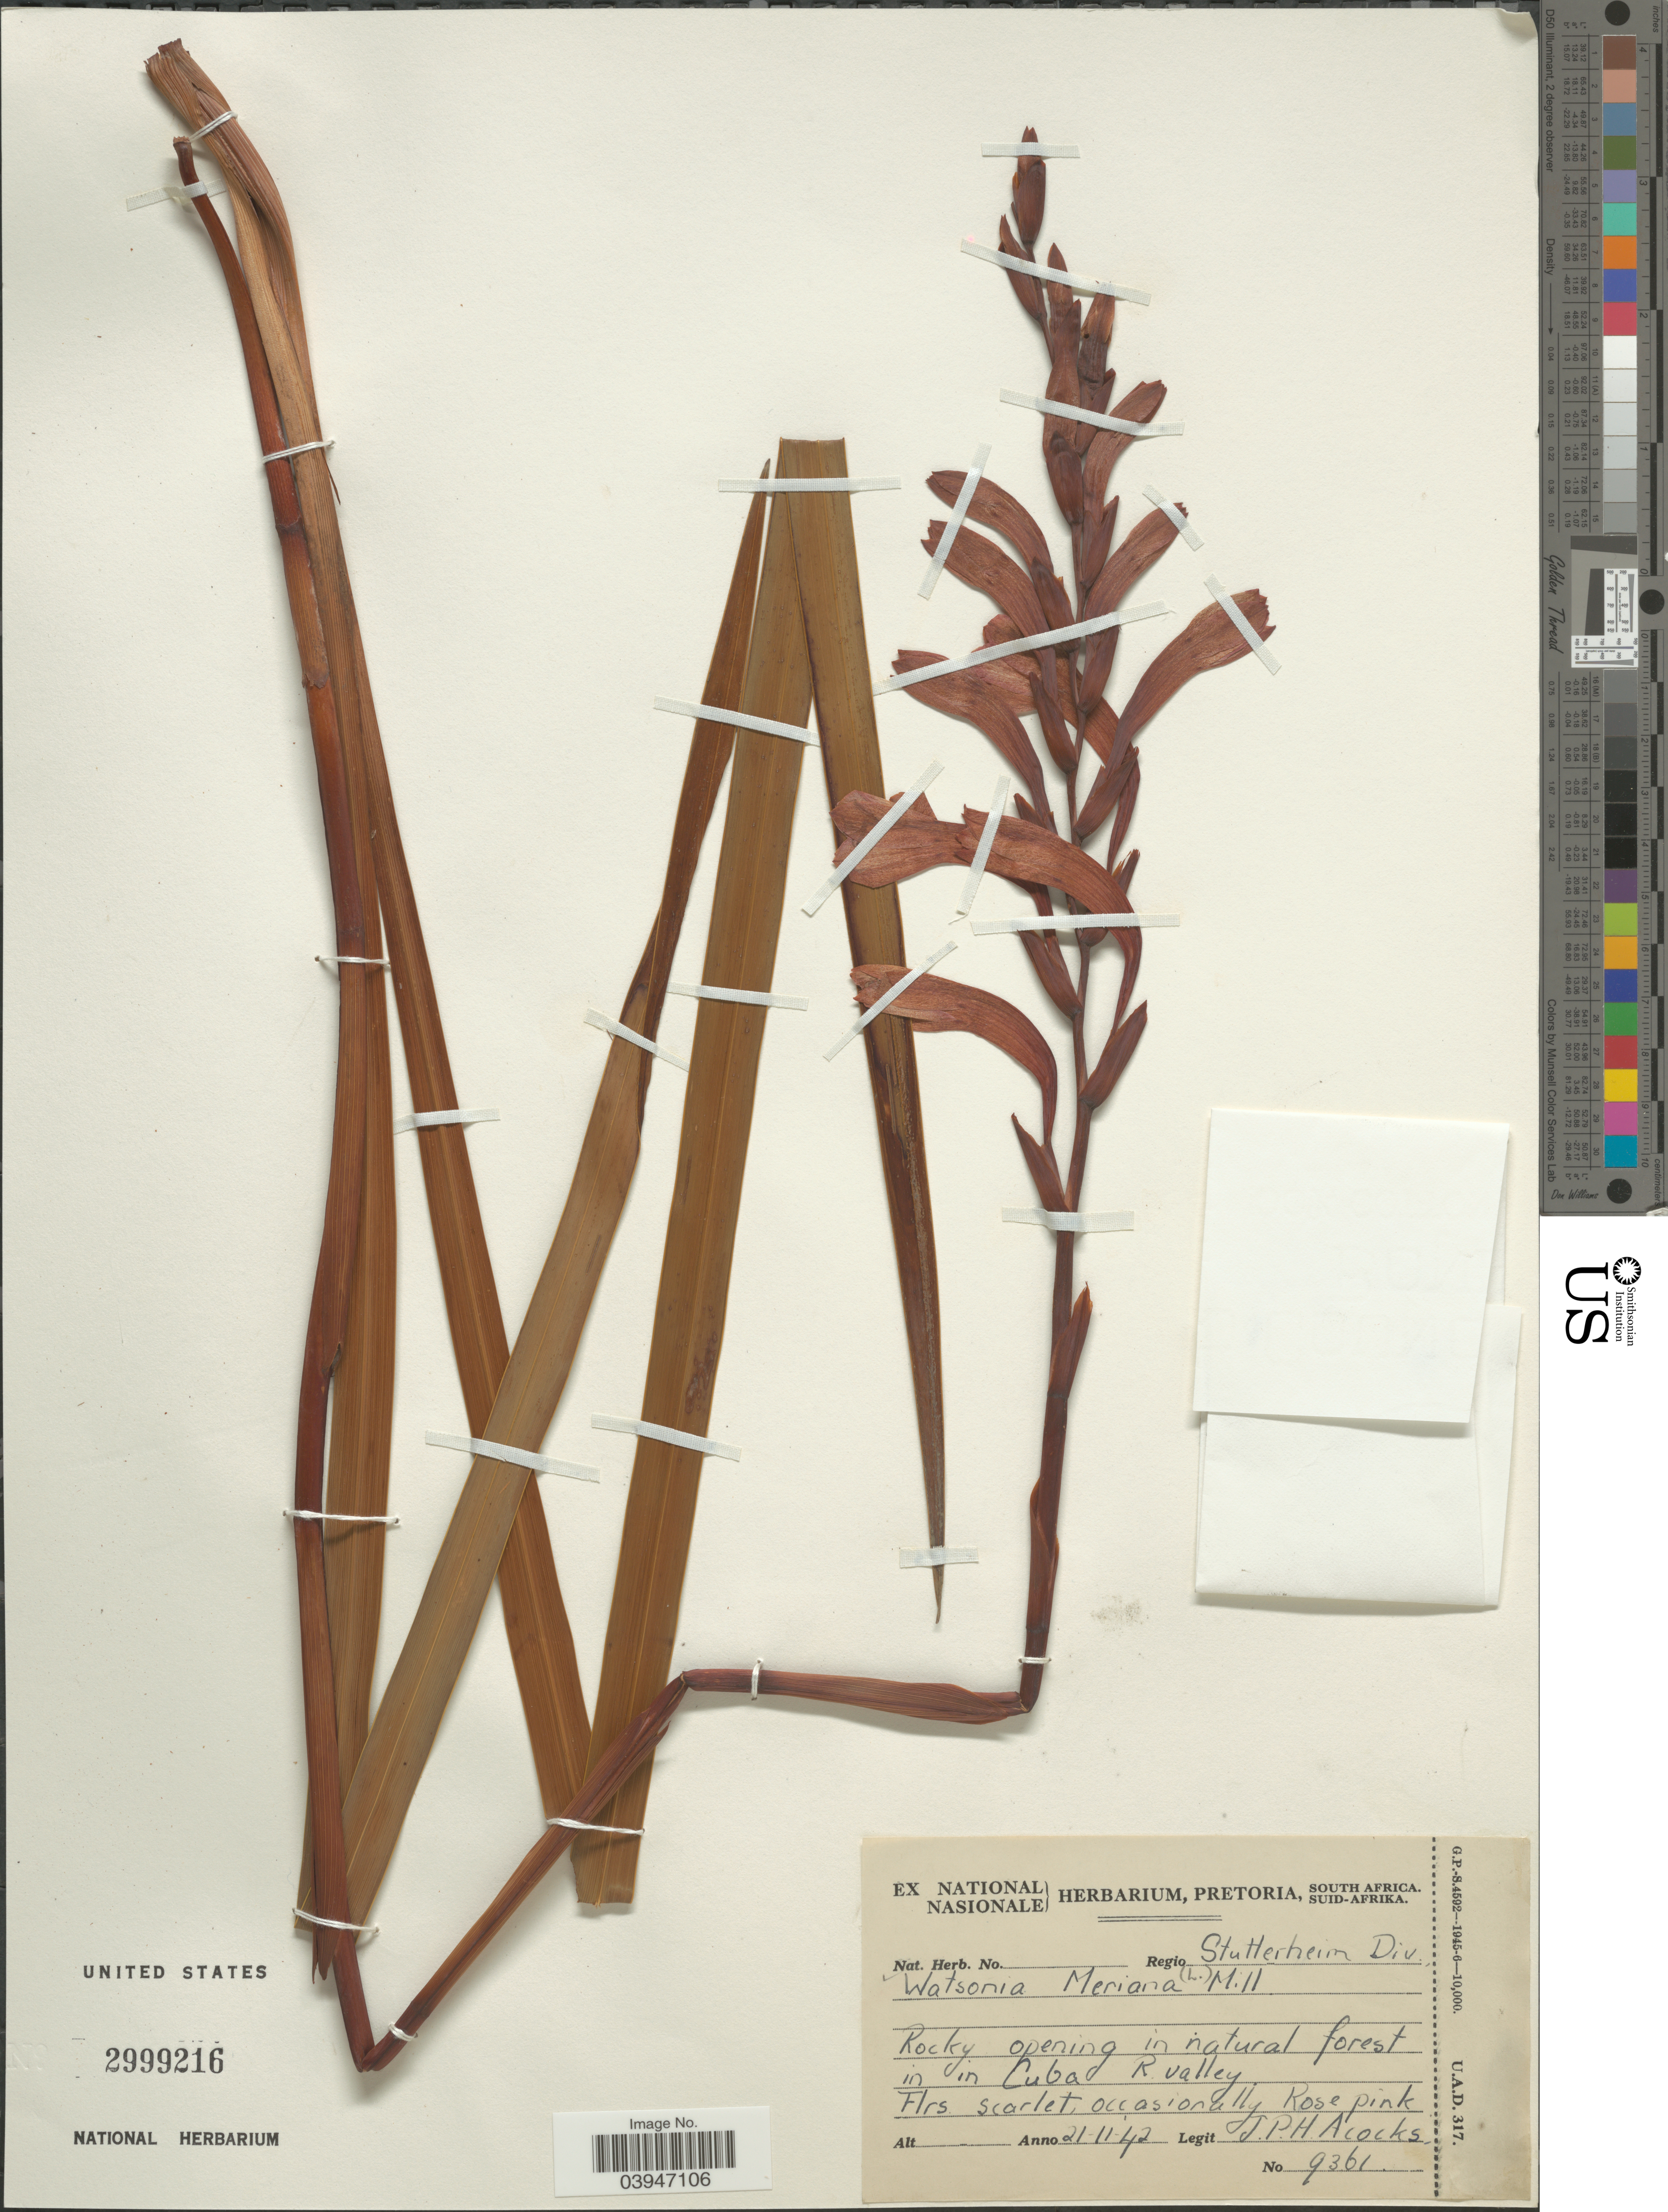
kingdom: Plantae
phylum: Tracheophyta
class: Liliopsida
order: Asparagales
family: Iridaceae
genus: Watsonia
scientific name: Watsonia meriana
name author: (L.) Mill.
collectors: J. P. Acocks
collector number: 9361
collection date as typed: Transcribed d/m/y: 21/11/42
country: South Africa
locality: Regio Stutterheim Div. In Cuba. R. valley.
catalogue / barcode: US 2999216